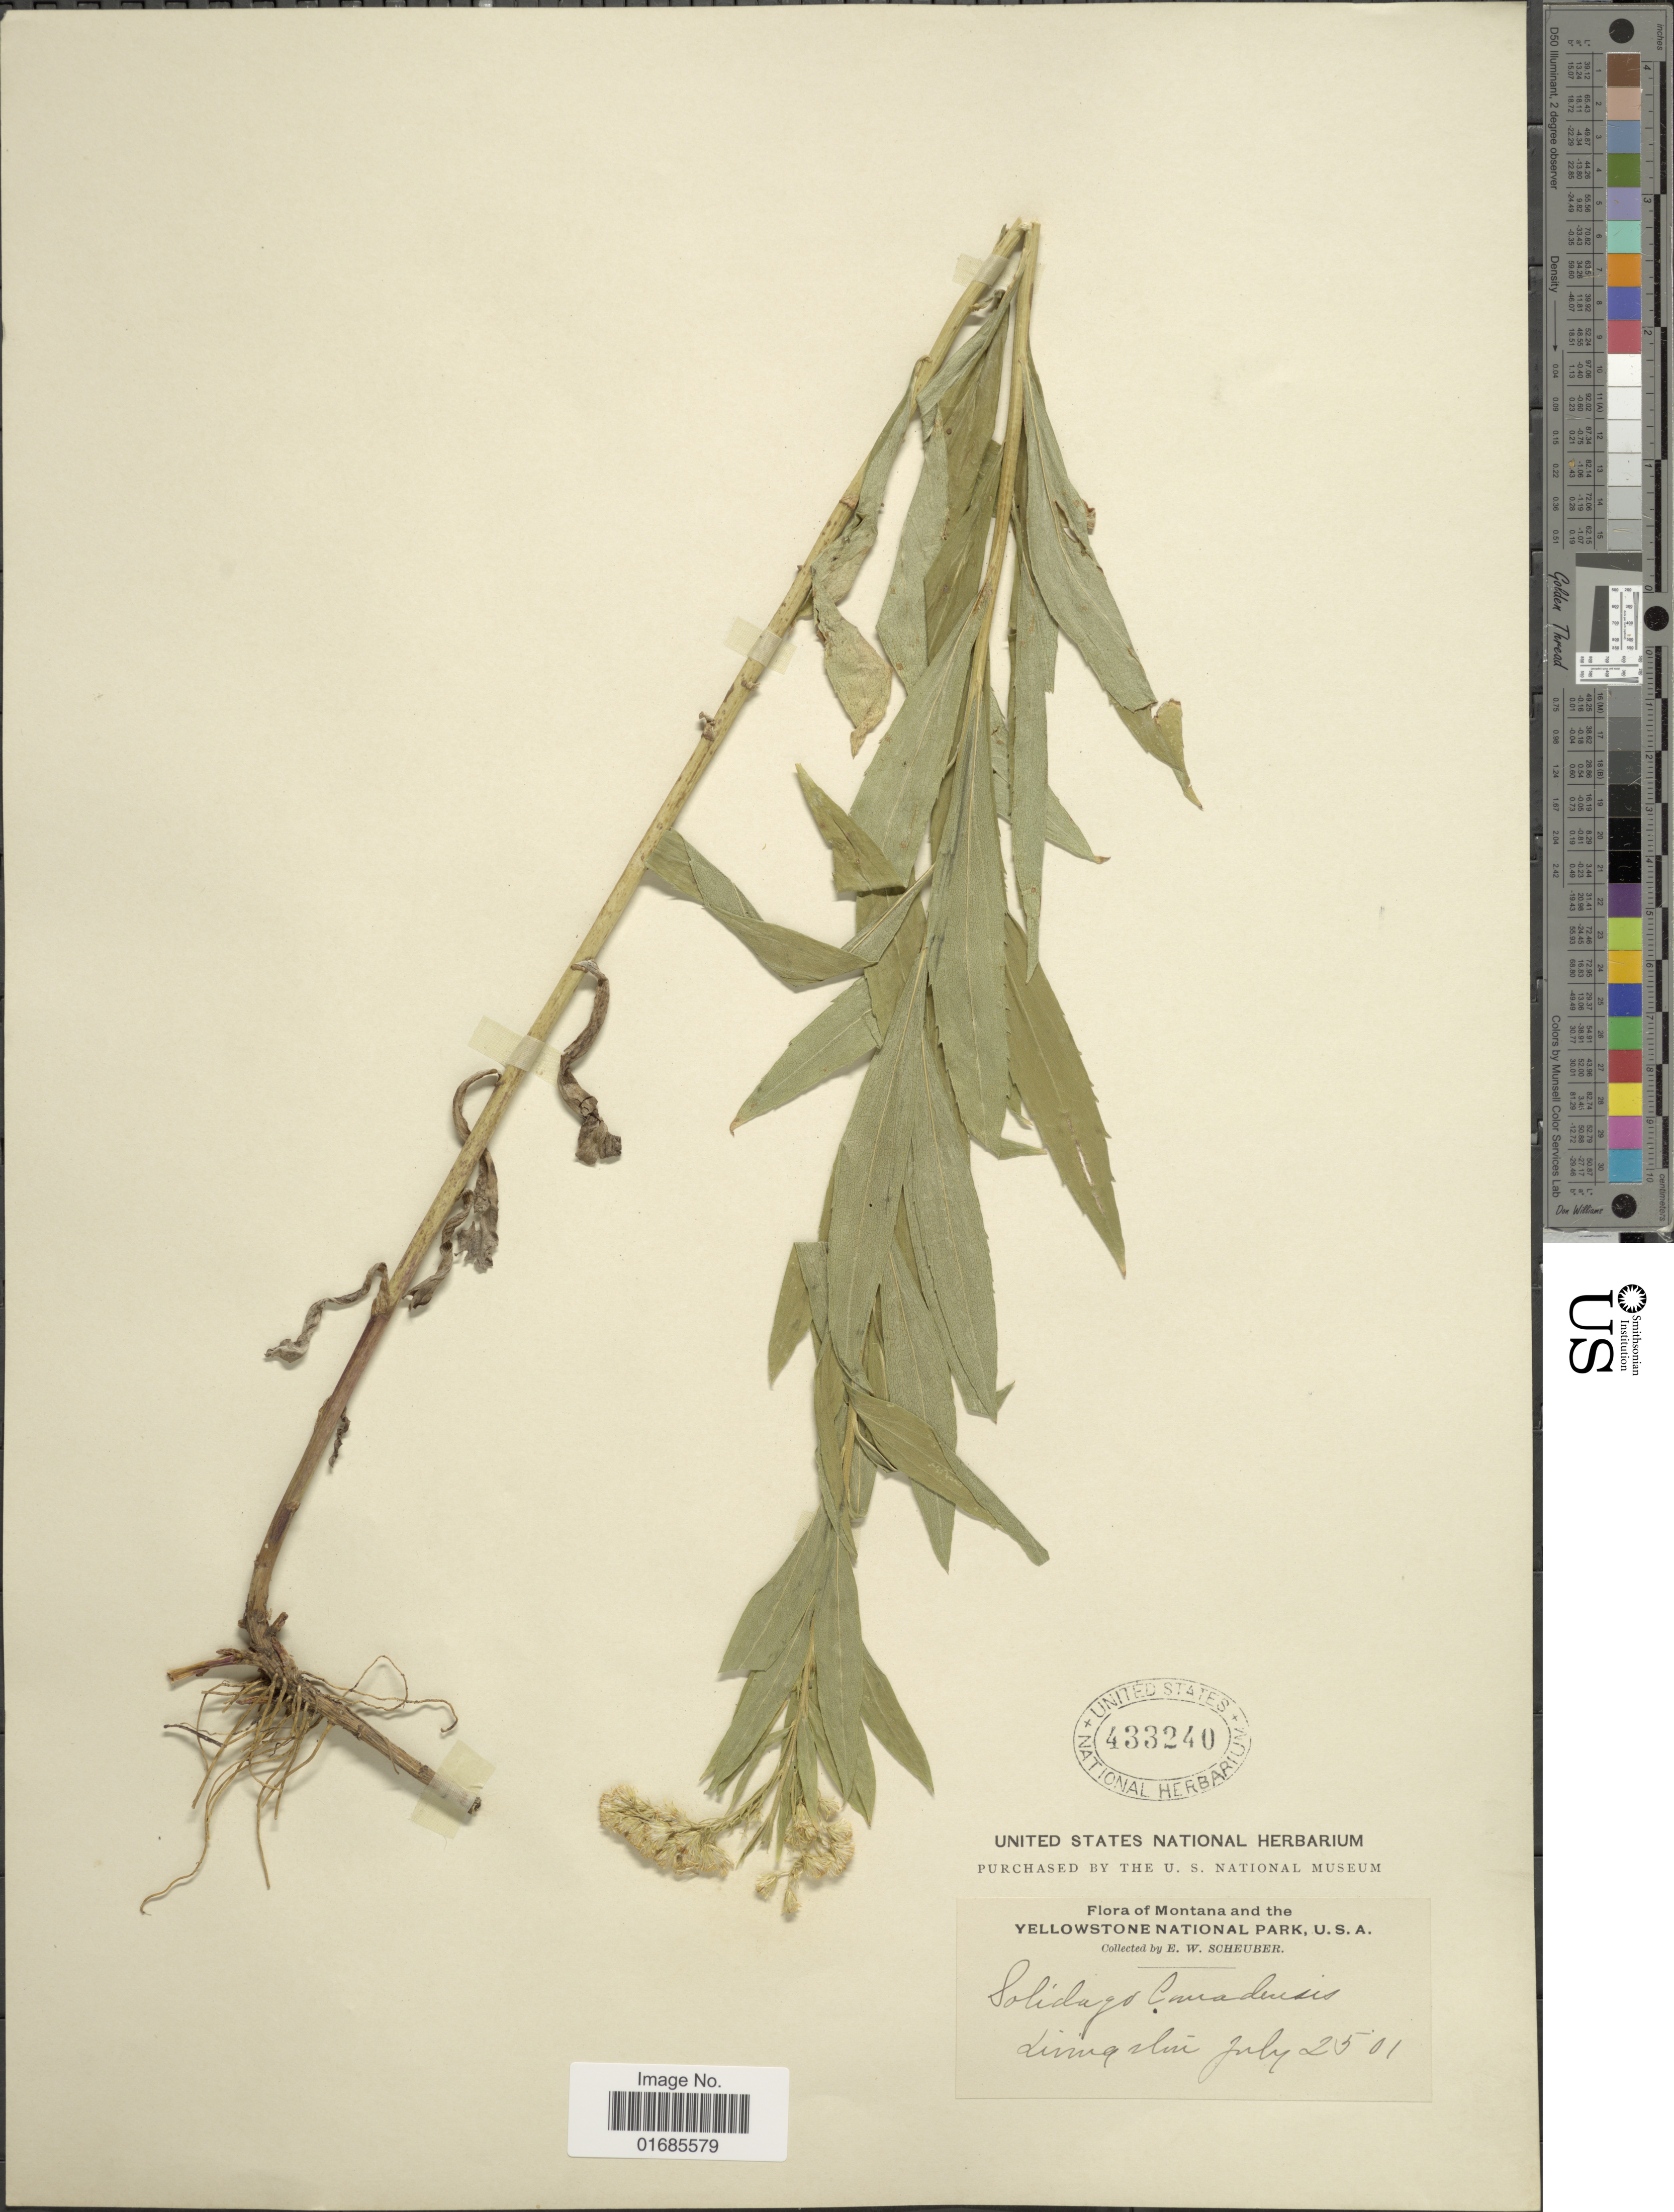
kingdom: Plantae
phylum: Tracheophyta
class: Magnoliopsida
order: Asterales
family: Asteraceae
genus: Solidago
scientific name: Solidago canadensis var. salebrosa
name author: (Piper) M.E. Jones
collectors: E. Scheuber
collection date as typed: Transcribed d/m/y: 25/7/1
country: United States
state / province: Montana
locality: Yellowstone National Park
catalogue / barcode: US 433240